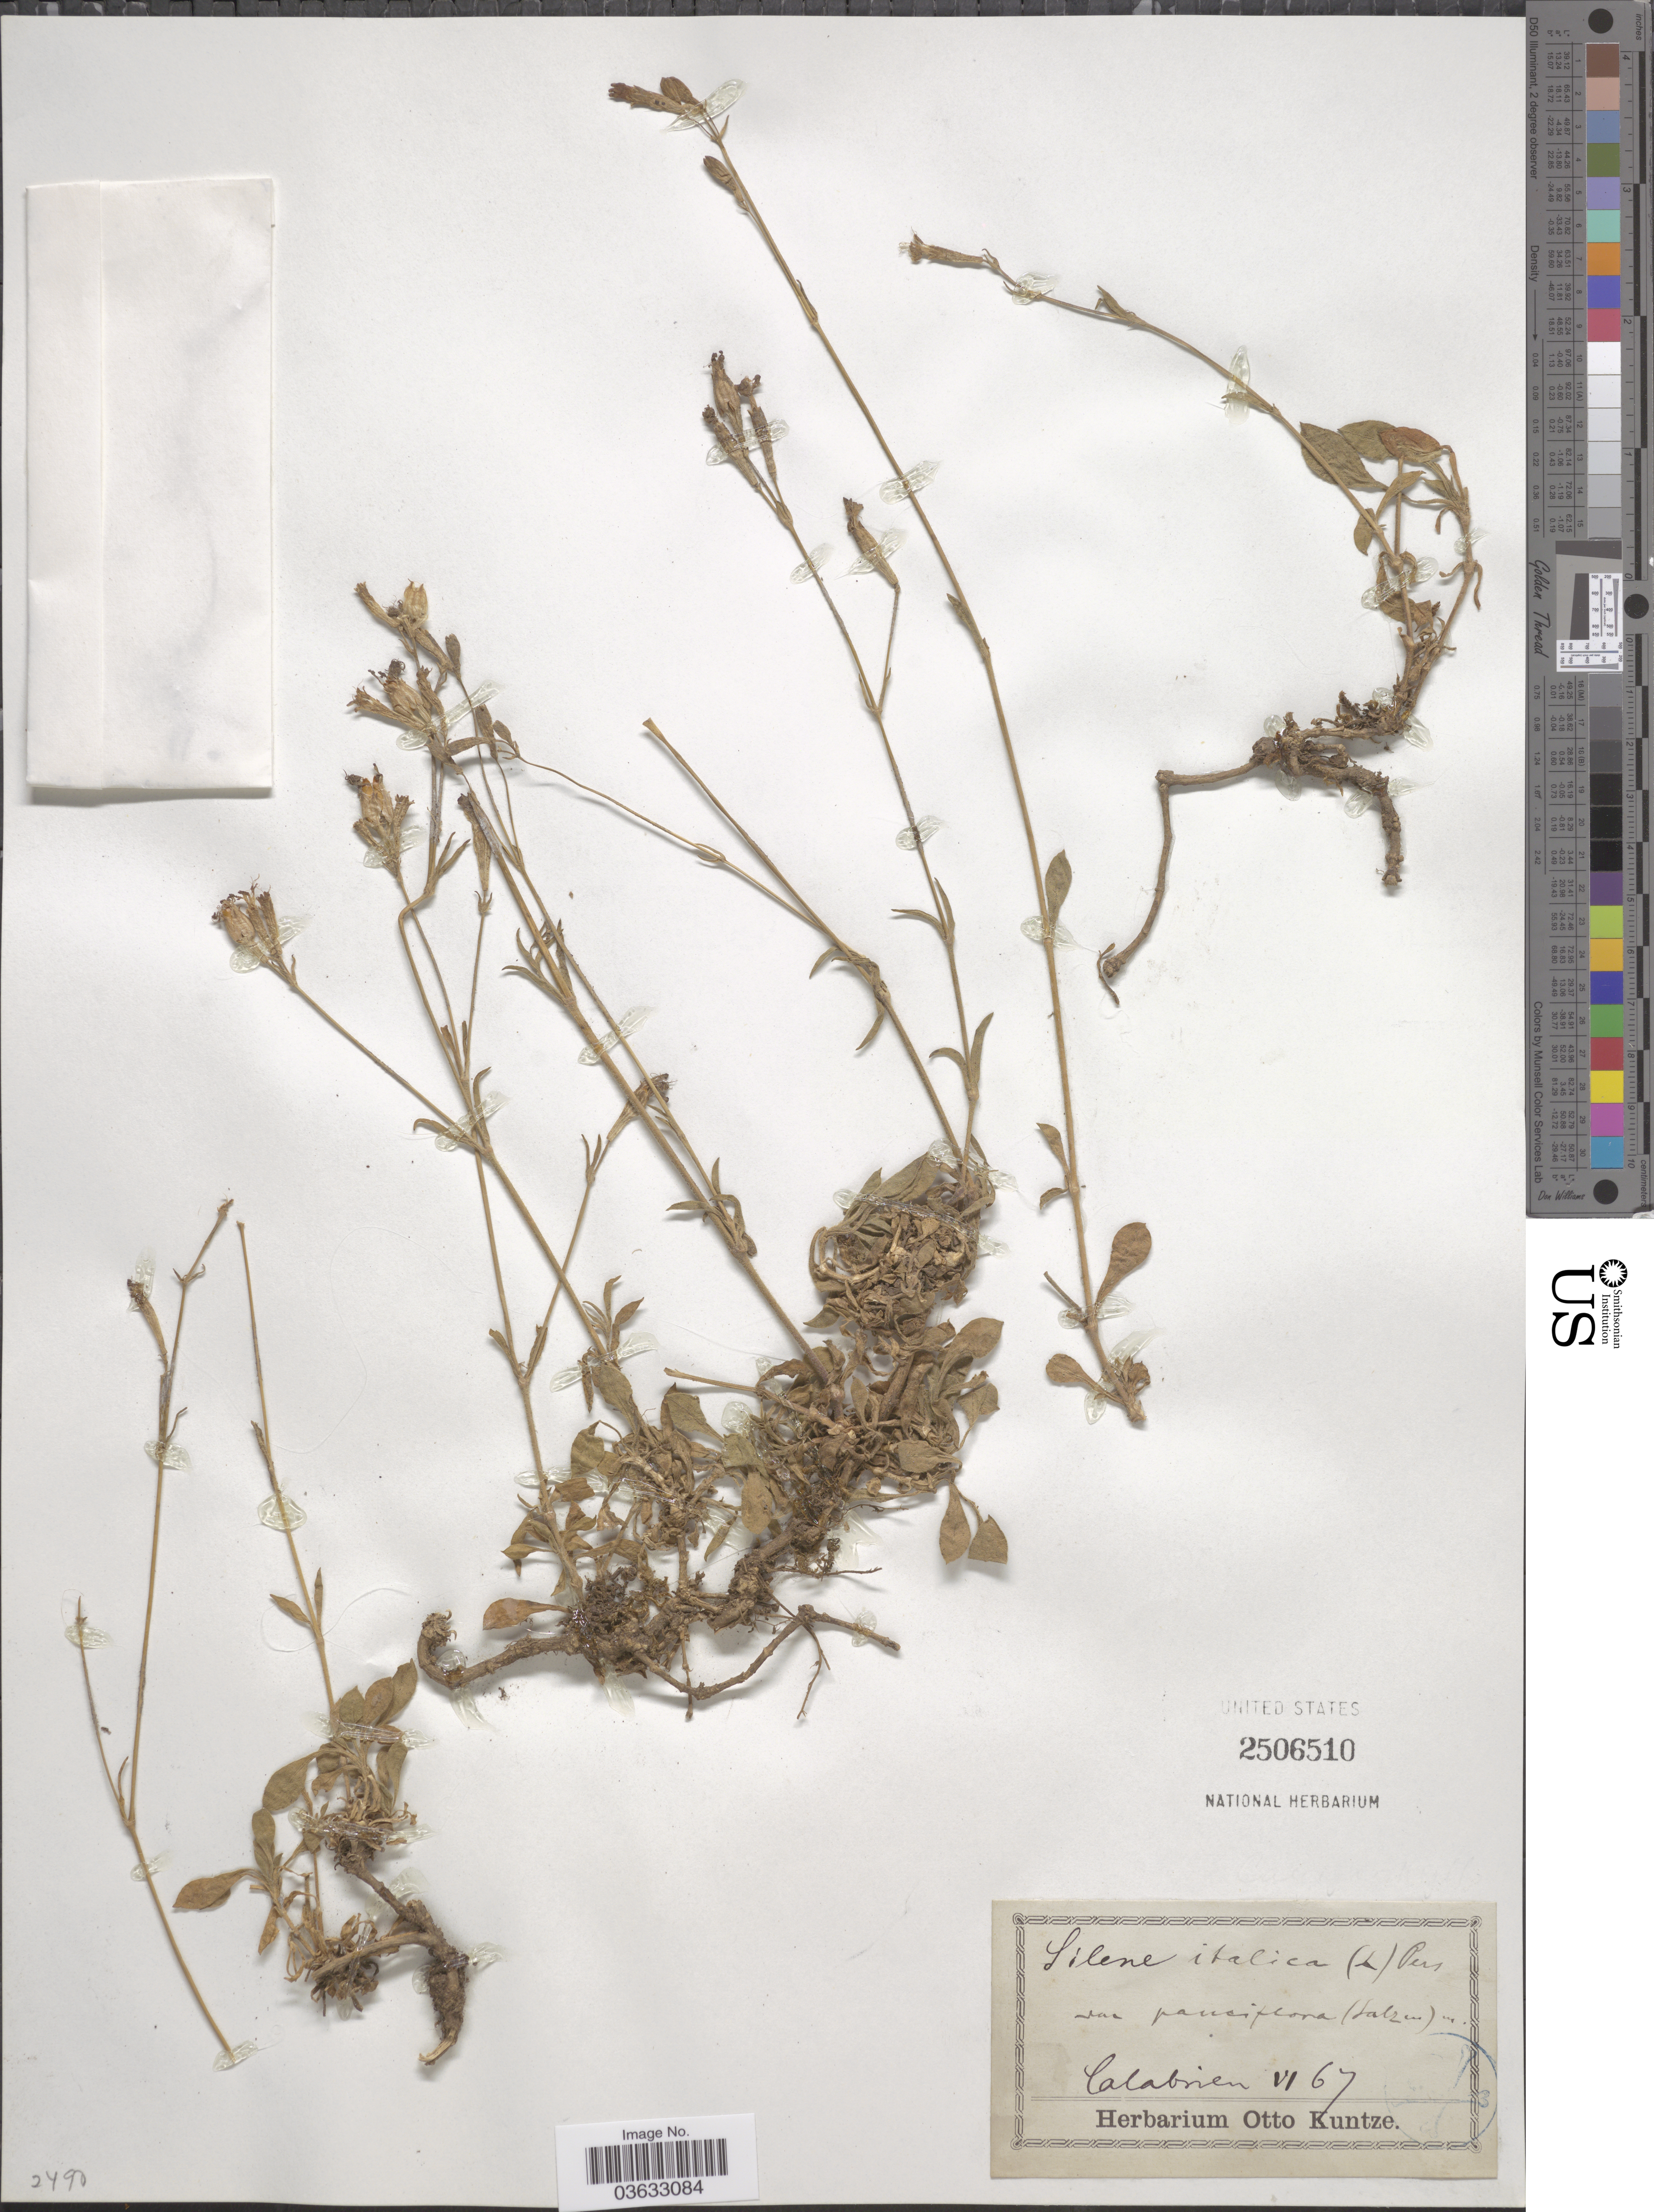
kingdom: Plantae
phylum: Tracheophyta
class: Magnoliopsida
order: Caryophyllales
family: Caryophyllaceae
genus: Silene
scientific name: Silene italica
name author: (L.) Pers.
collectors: ex herb. Otto Kuntze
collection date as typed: Transcribed d/m/y: /6/67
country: Italy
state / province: Calabria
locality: Calabrien.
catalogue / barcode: US 2506510